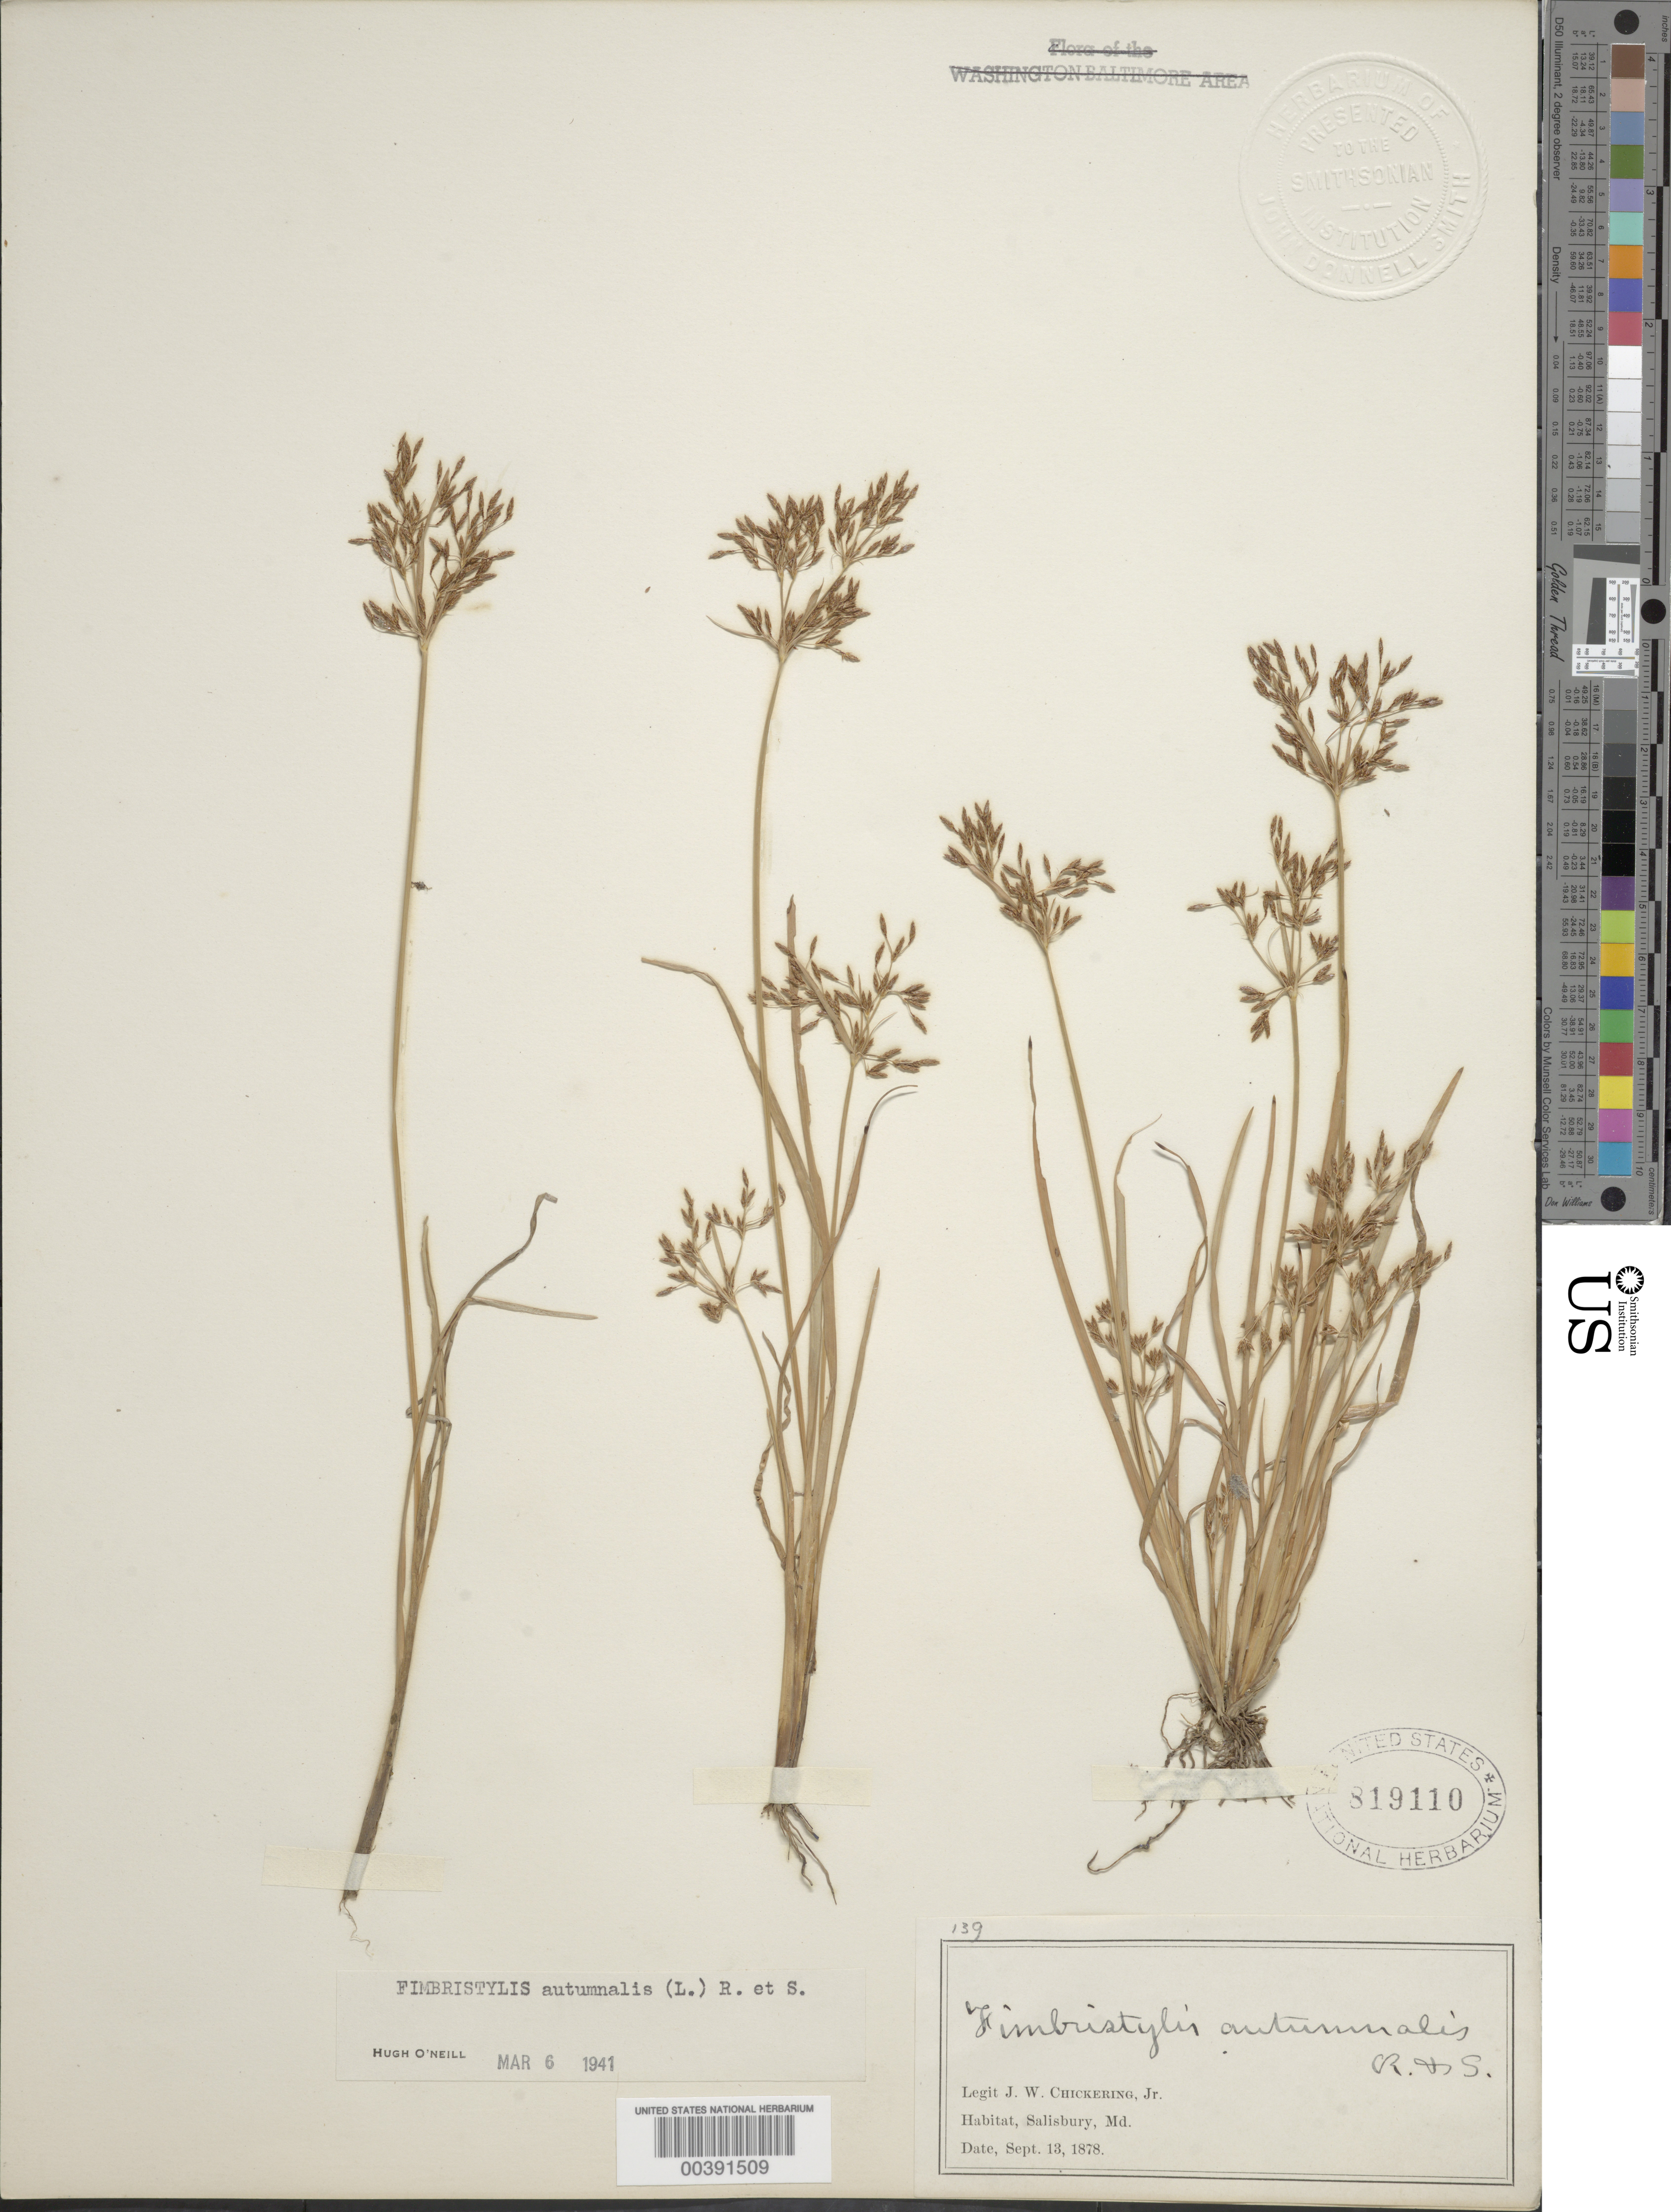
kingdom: Plantae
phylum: Tracheophyta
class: Liliopsida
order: Poales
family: Cyperaceae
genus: Fimbristylis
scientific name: Fimbristylis autumnalis (L.) Roem. & Schult.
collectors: J. W. Chickering Jr.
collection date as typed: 13 Sep 1878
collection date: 1878-09-13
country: United States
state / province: Maryland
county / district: Wicomico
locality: Salisbury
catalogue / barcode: US 819110